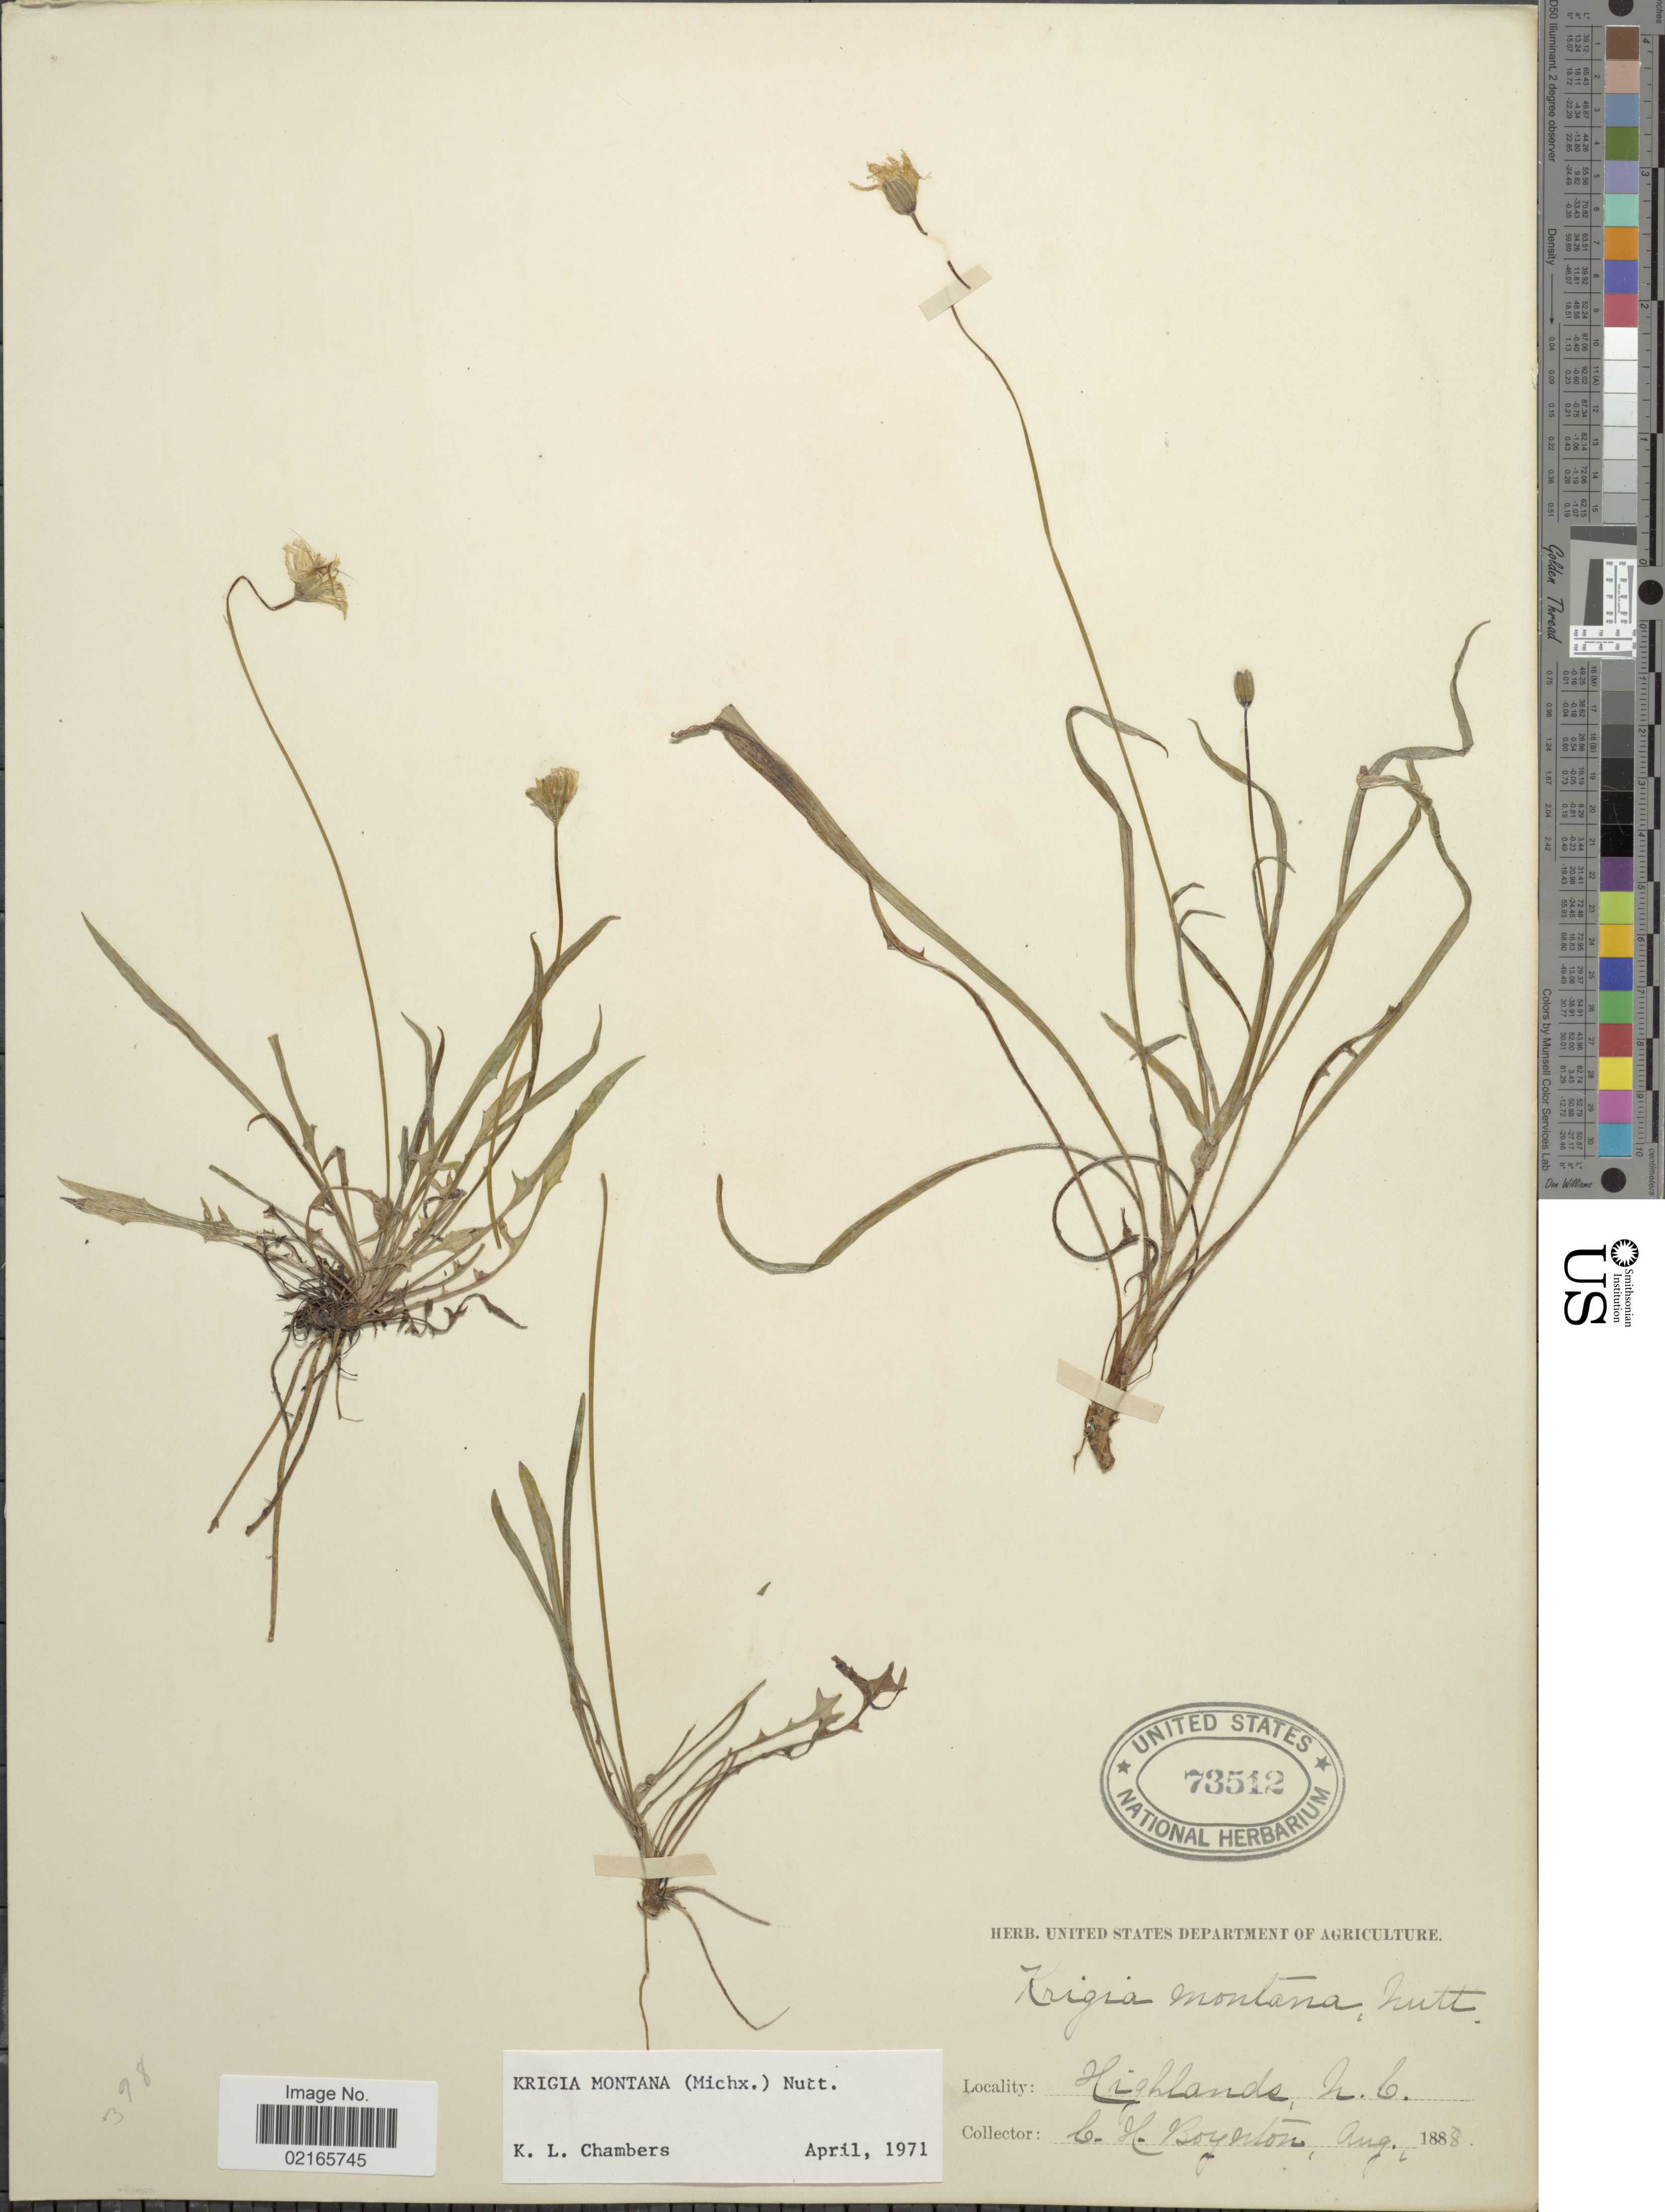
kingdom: Plantae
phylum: Tracheophyta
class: Magnoliopsida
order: Asterales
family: Asteraceae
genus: Krigia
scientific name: Krigia montana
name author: Nutt.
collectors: C. Boynton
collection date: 1888-08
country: United States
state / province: North Carolina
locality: Highlands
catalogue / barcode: US 73512